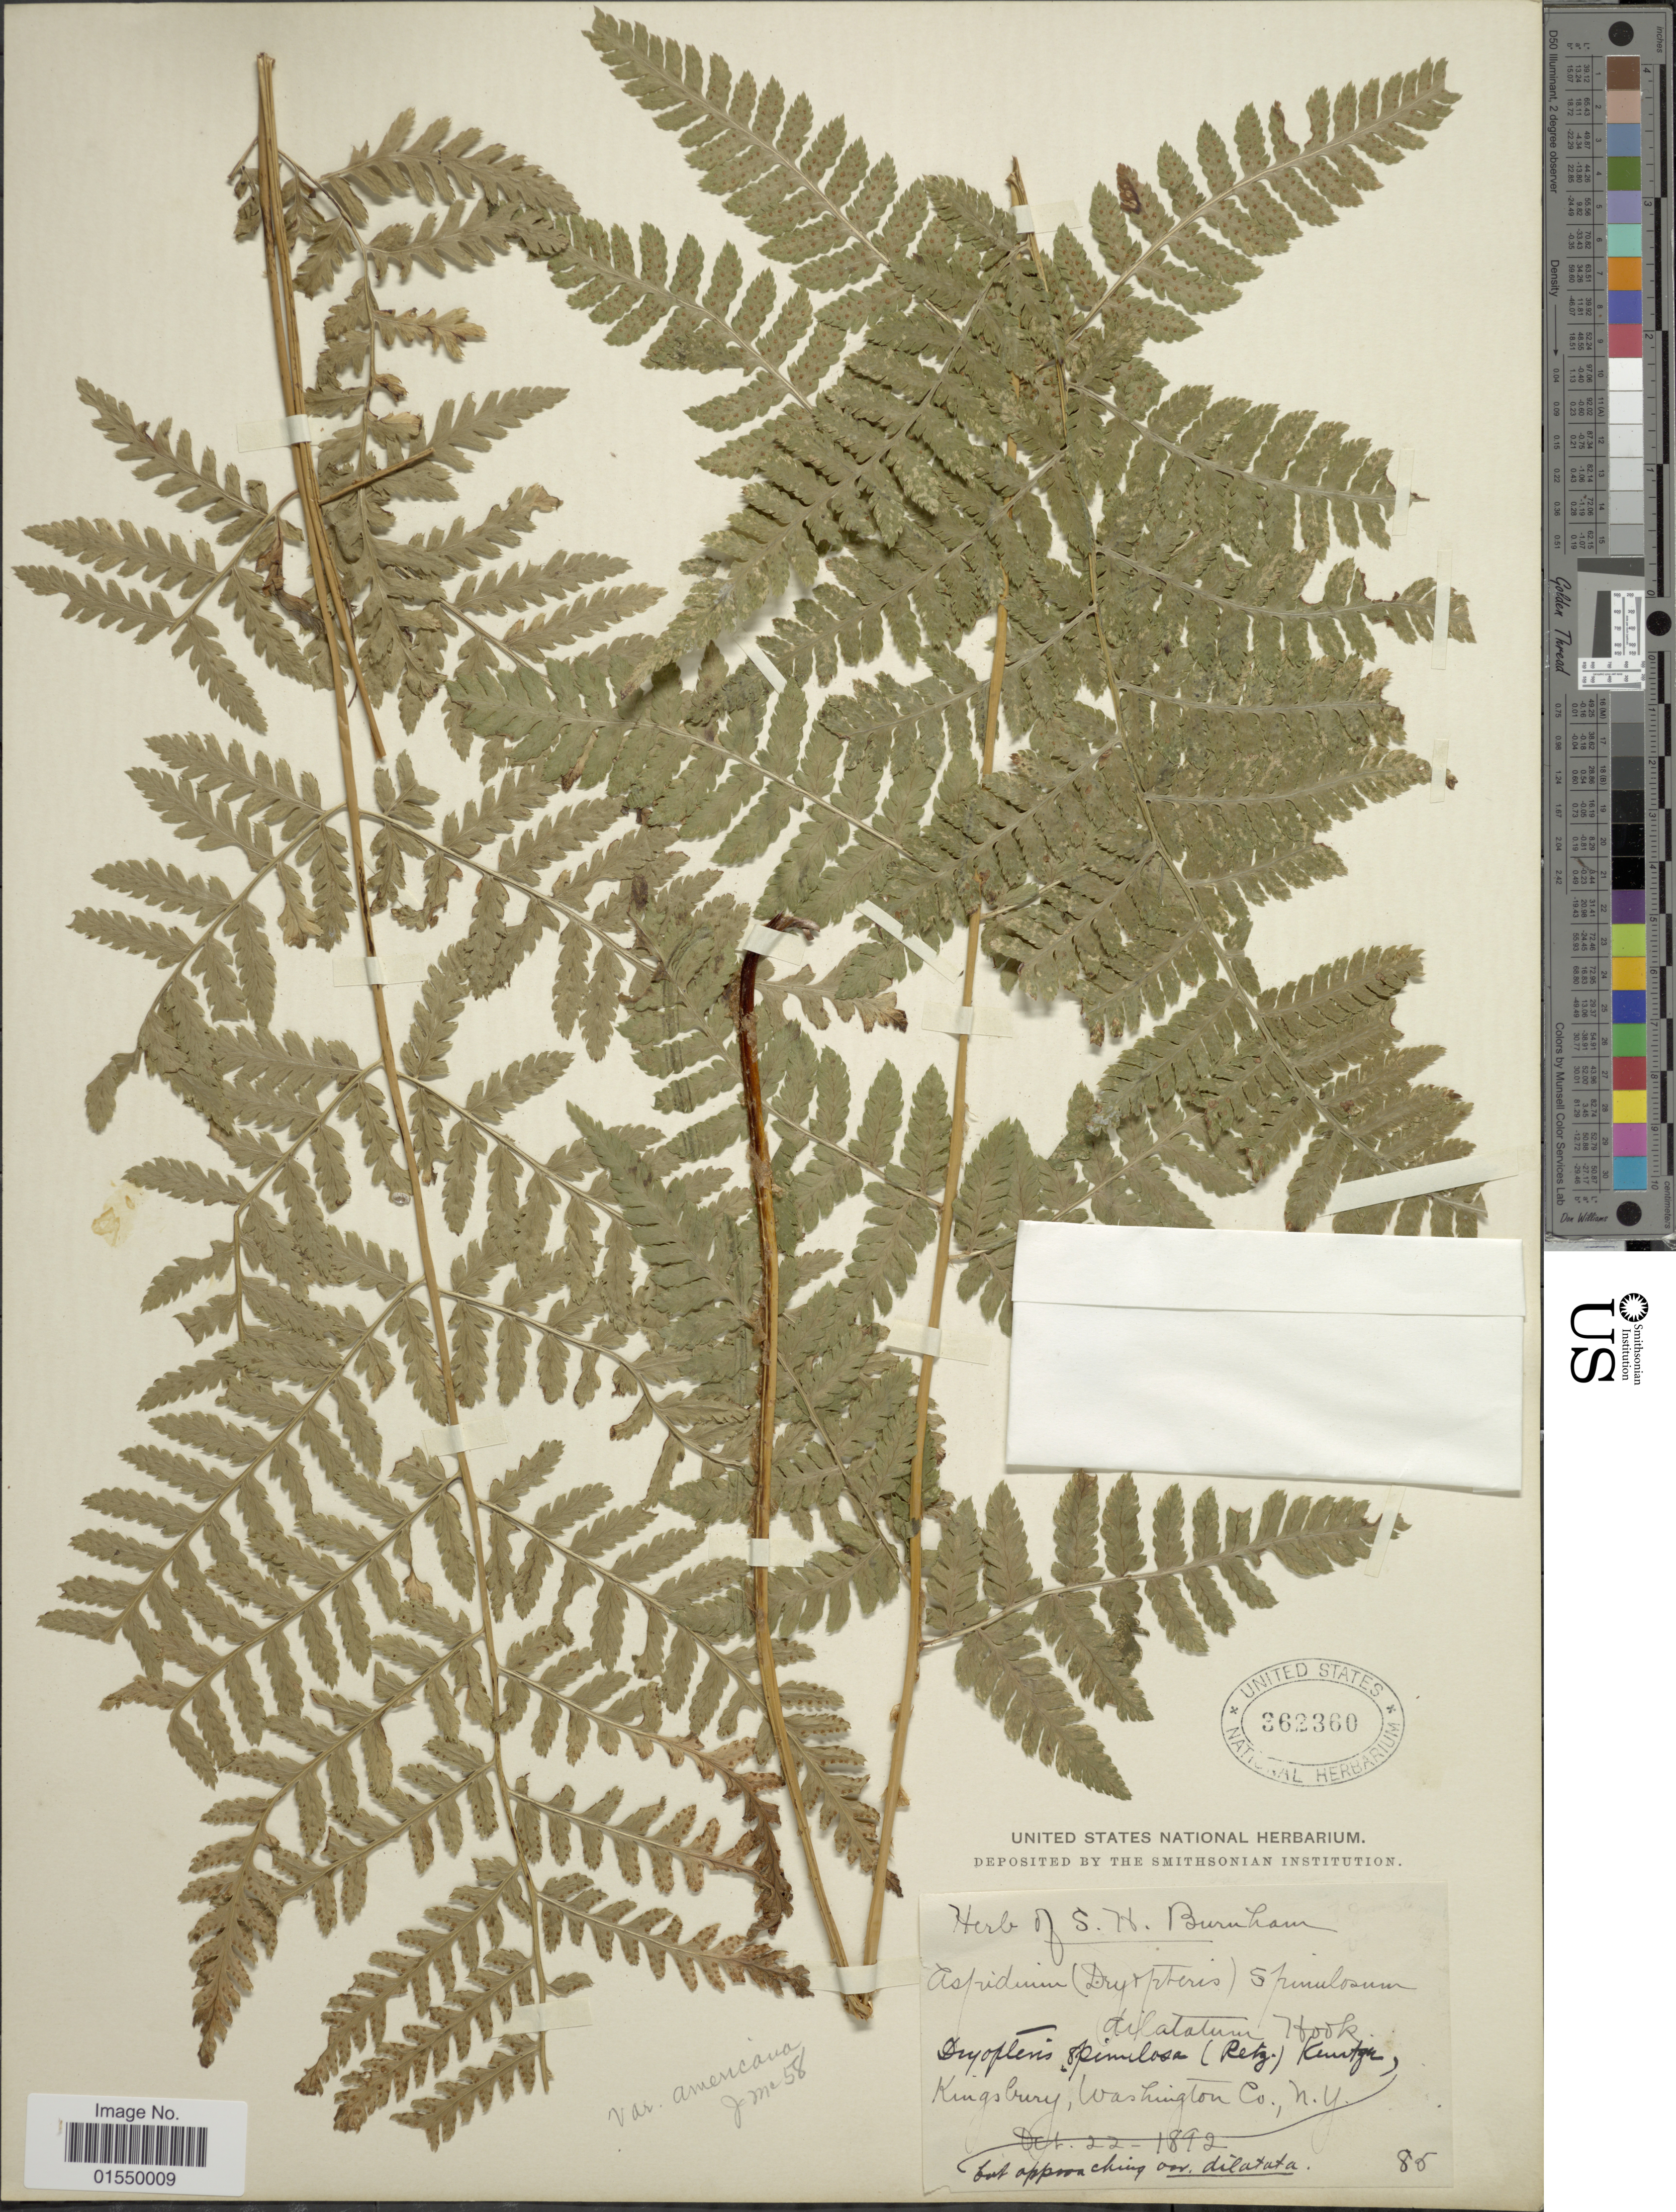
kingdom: Plantae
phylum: Tracheophyta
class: Polypodiopsida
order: Polypodiales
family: Dryopteridaceae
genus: Dryopteris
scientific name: Dryopteris campyloptera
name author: Clarkson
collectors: ex herb. S.H. Burnham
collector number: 85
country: United States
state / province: New York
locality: Kingsbury,Washington Co.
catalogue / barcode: US 362360